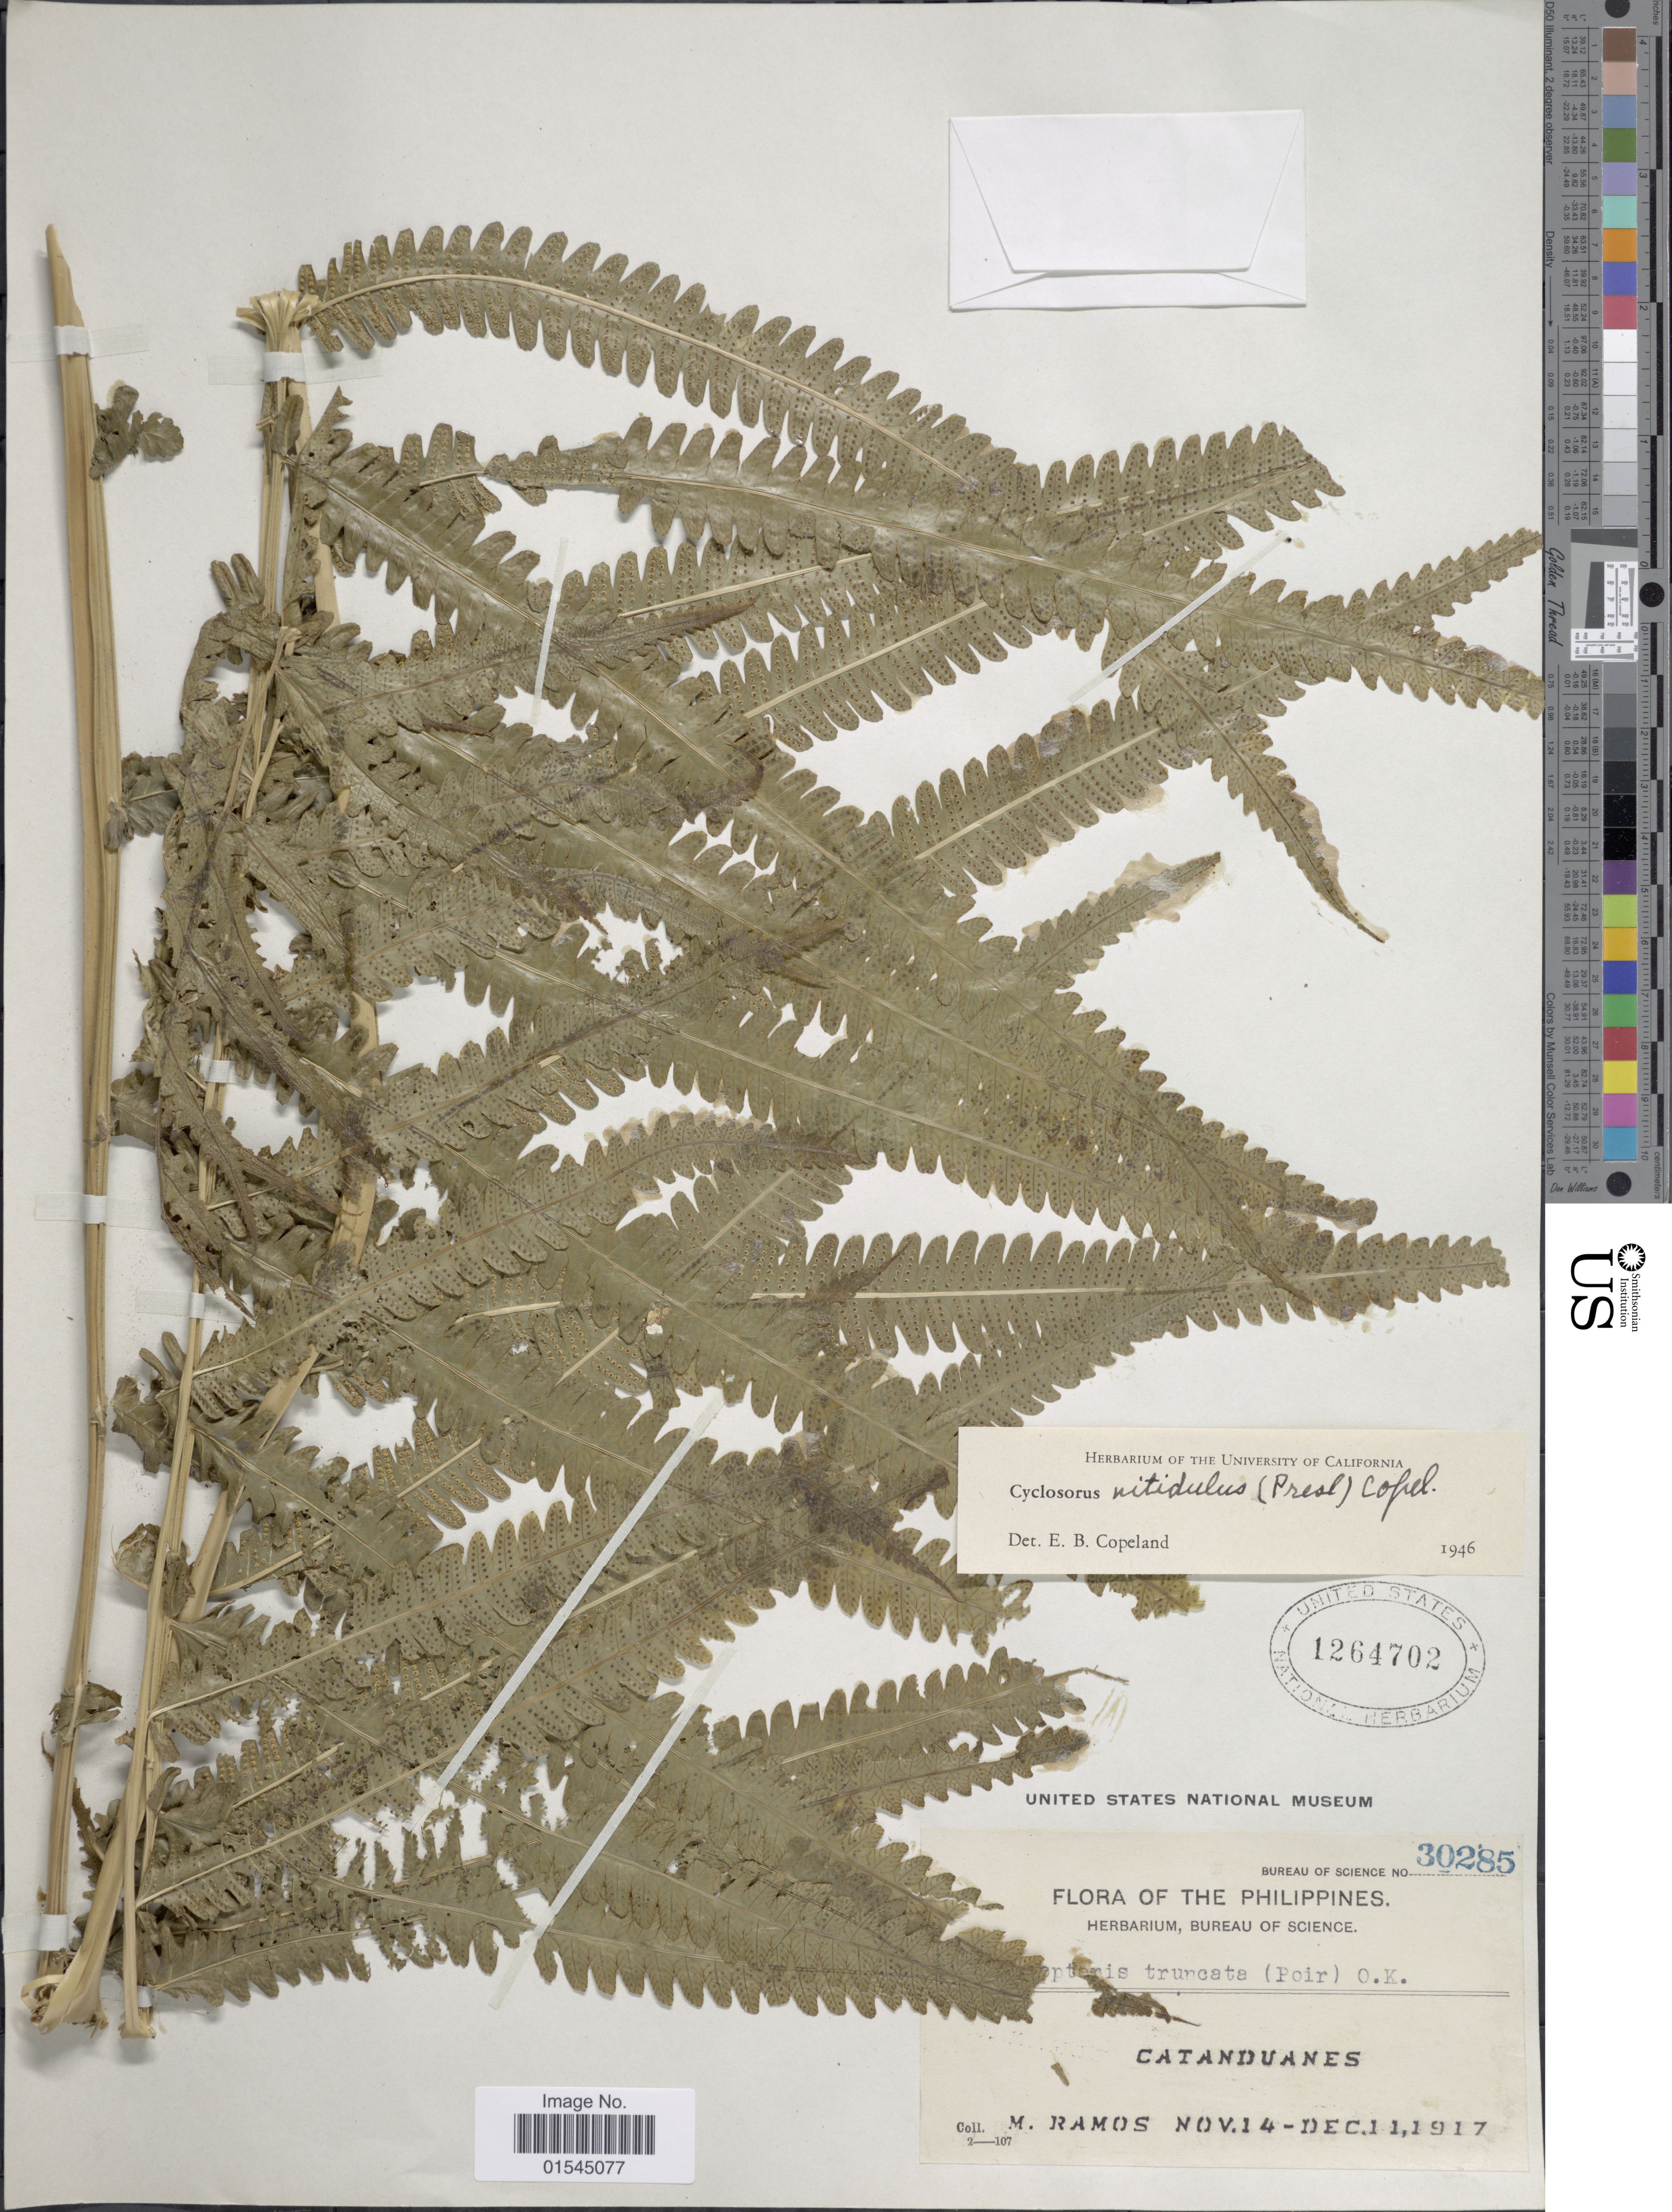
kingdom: Plantae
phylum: Tracheophyta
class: Polypodiopsida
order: Polypodiales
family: Thelypteridaceae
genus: Sphaerostephanos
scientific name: Sphaerostephanos productus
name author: (Kaulf.) Holttum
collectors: M. Ramos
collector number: Bureau of Science 30285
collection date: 1917-11-14/1917-12-11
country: Philippines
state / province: Bicol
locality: Catanduanes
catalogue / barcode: US 1264702